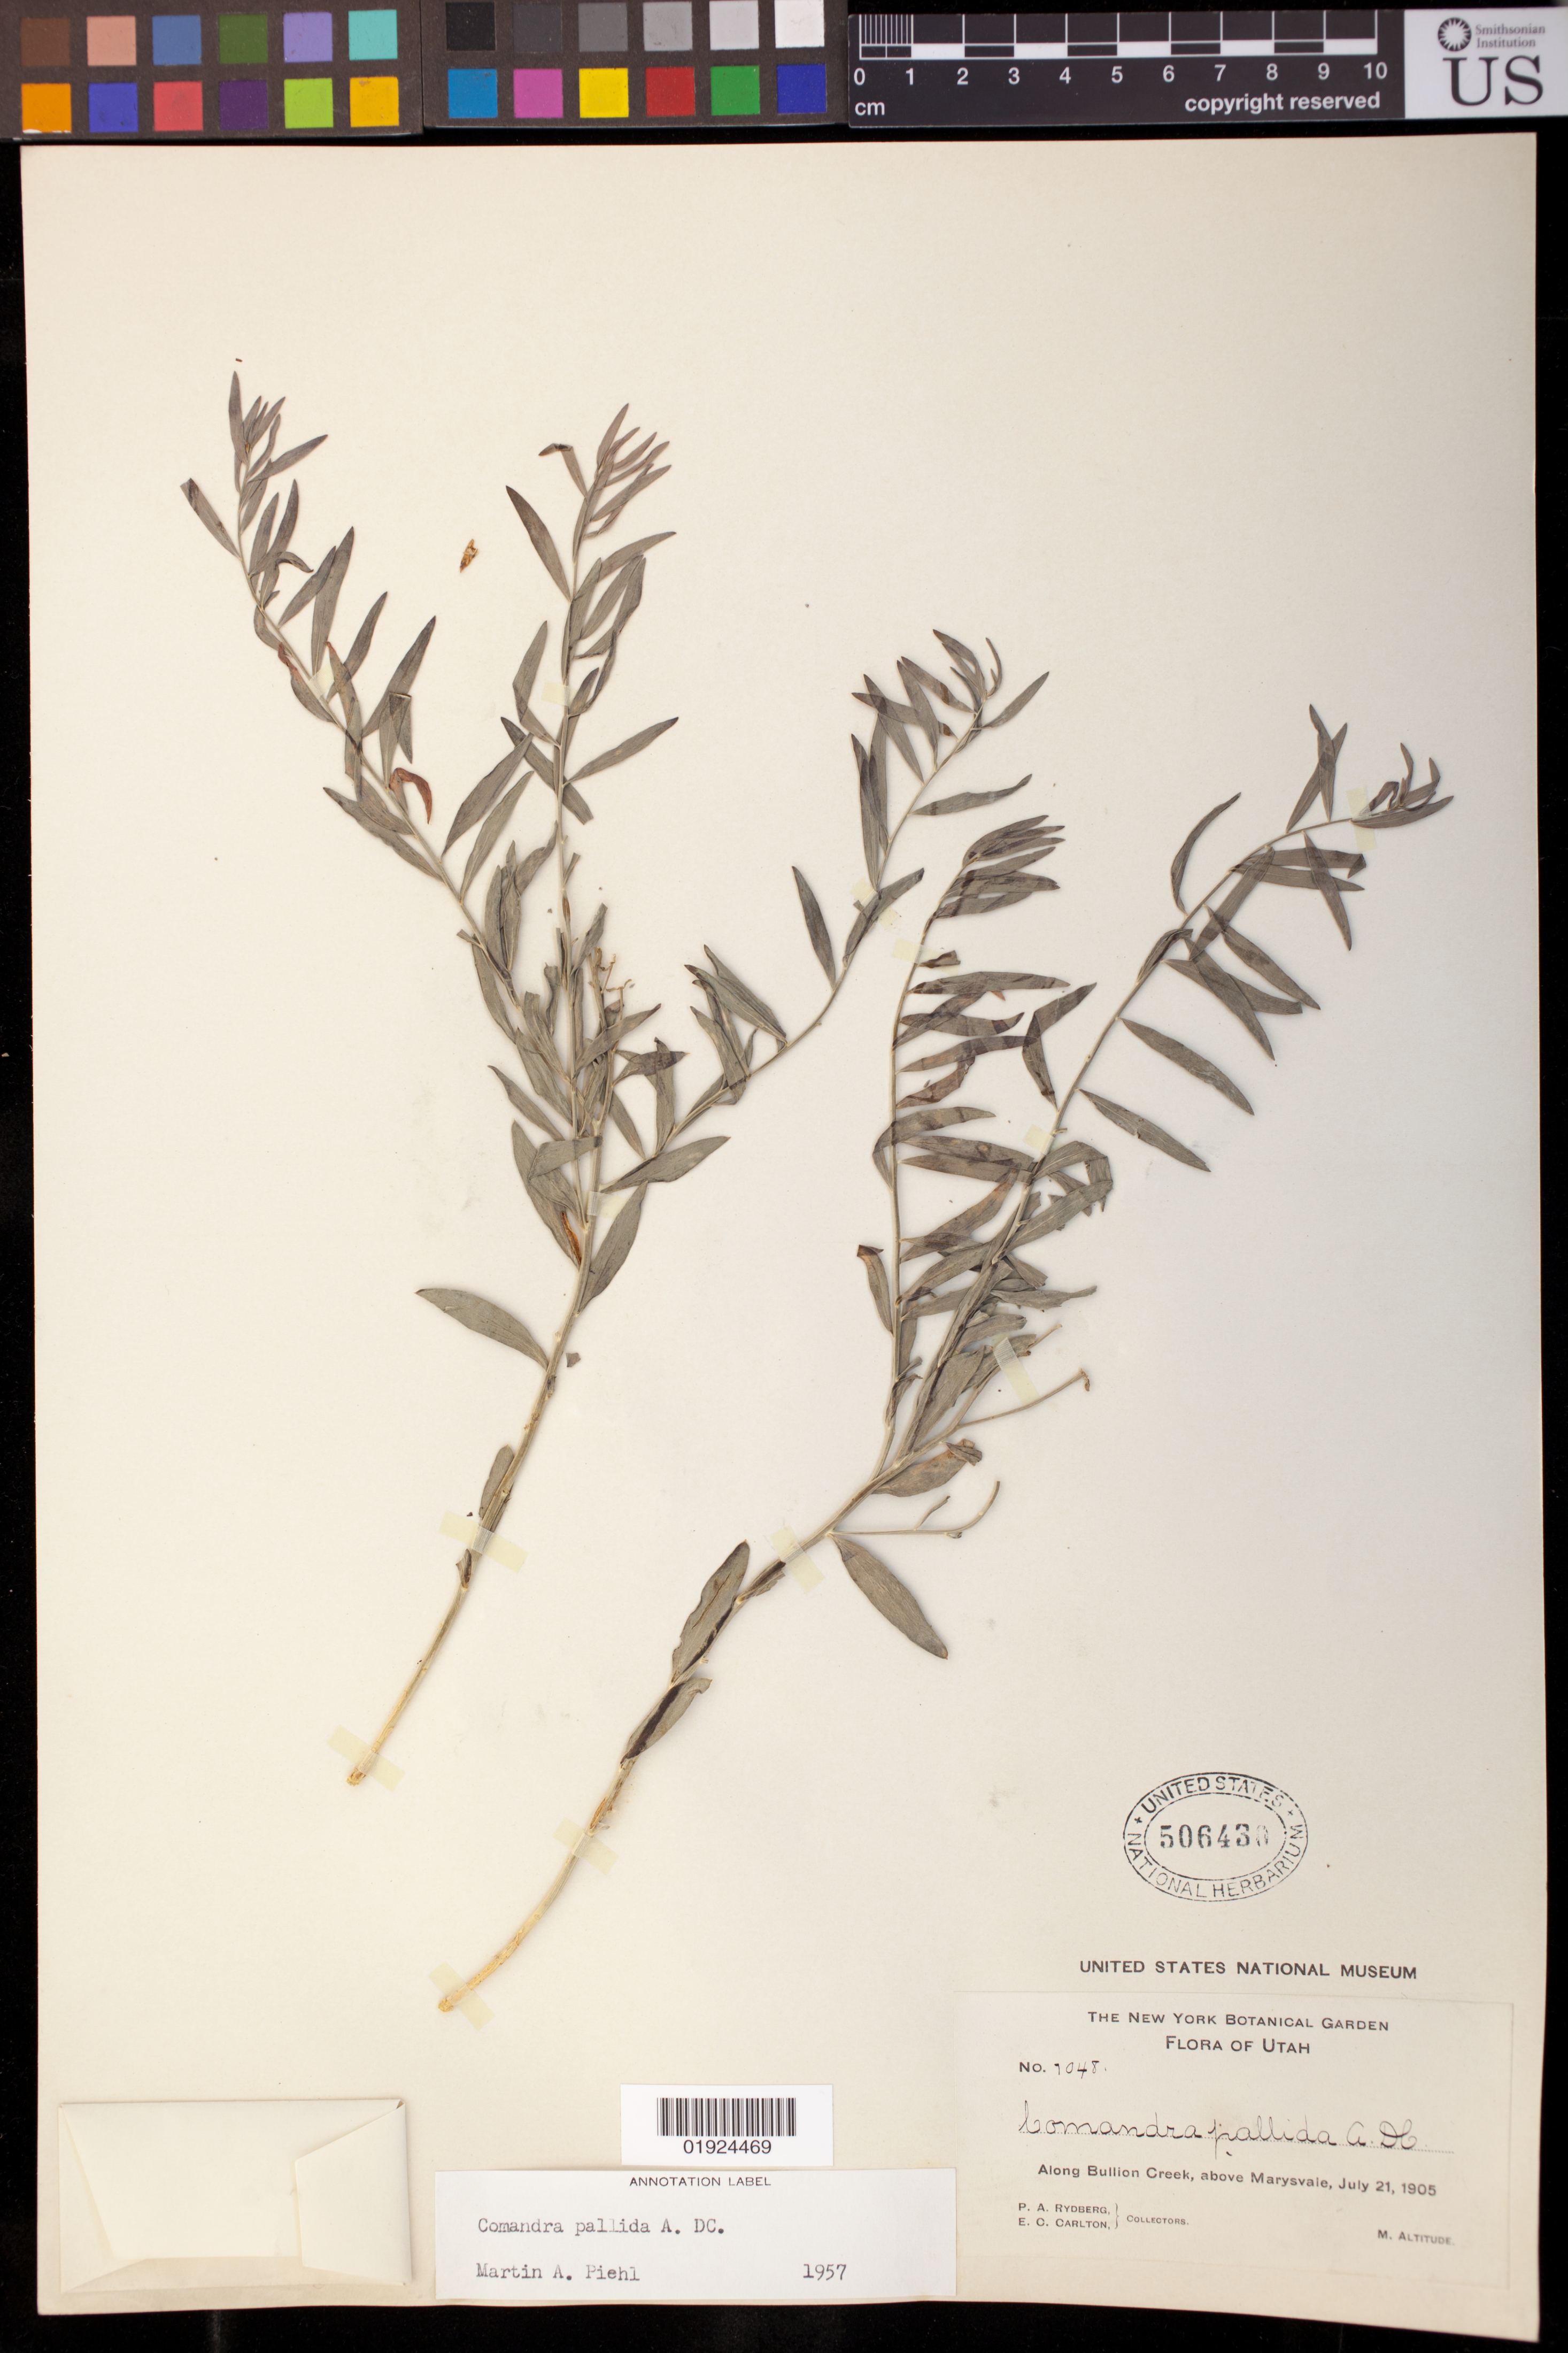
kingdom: Plantae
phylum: Tracheophyta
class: Magnoliopsida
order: Santalales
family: Comandraceae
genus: Comandra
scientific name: Comandra pallida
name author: A. DC.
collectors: P. A. Rydberg & E. Carlton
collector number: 1048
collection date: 1905-07-21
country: United States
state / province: Utah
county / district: Piute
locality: Along Bullion Creek, above Marysvale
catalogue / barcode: US 506430